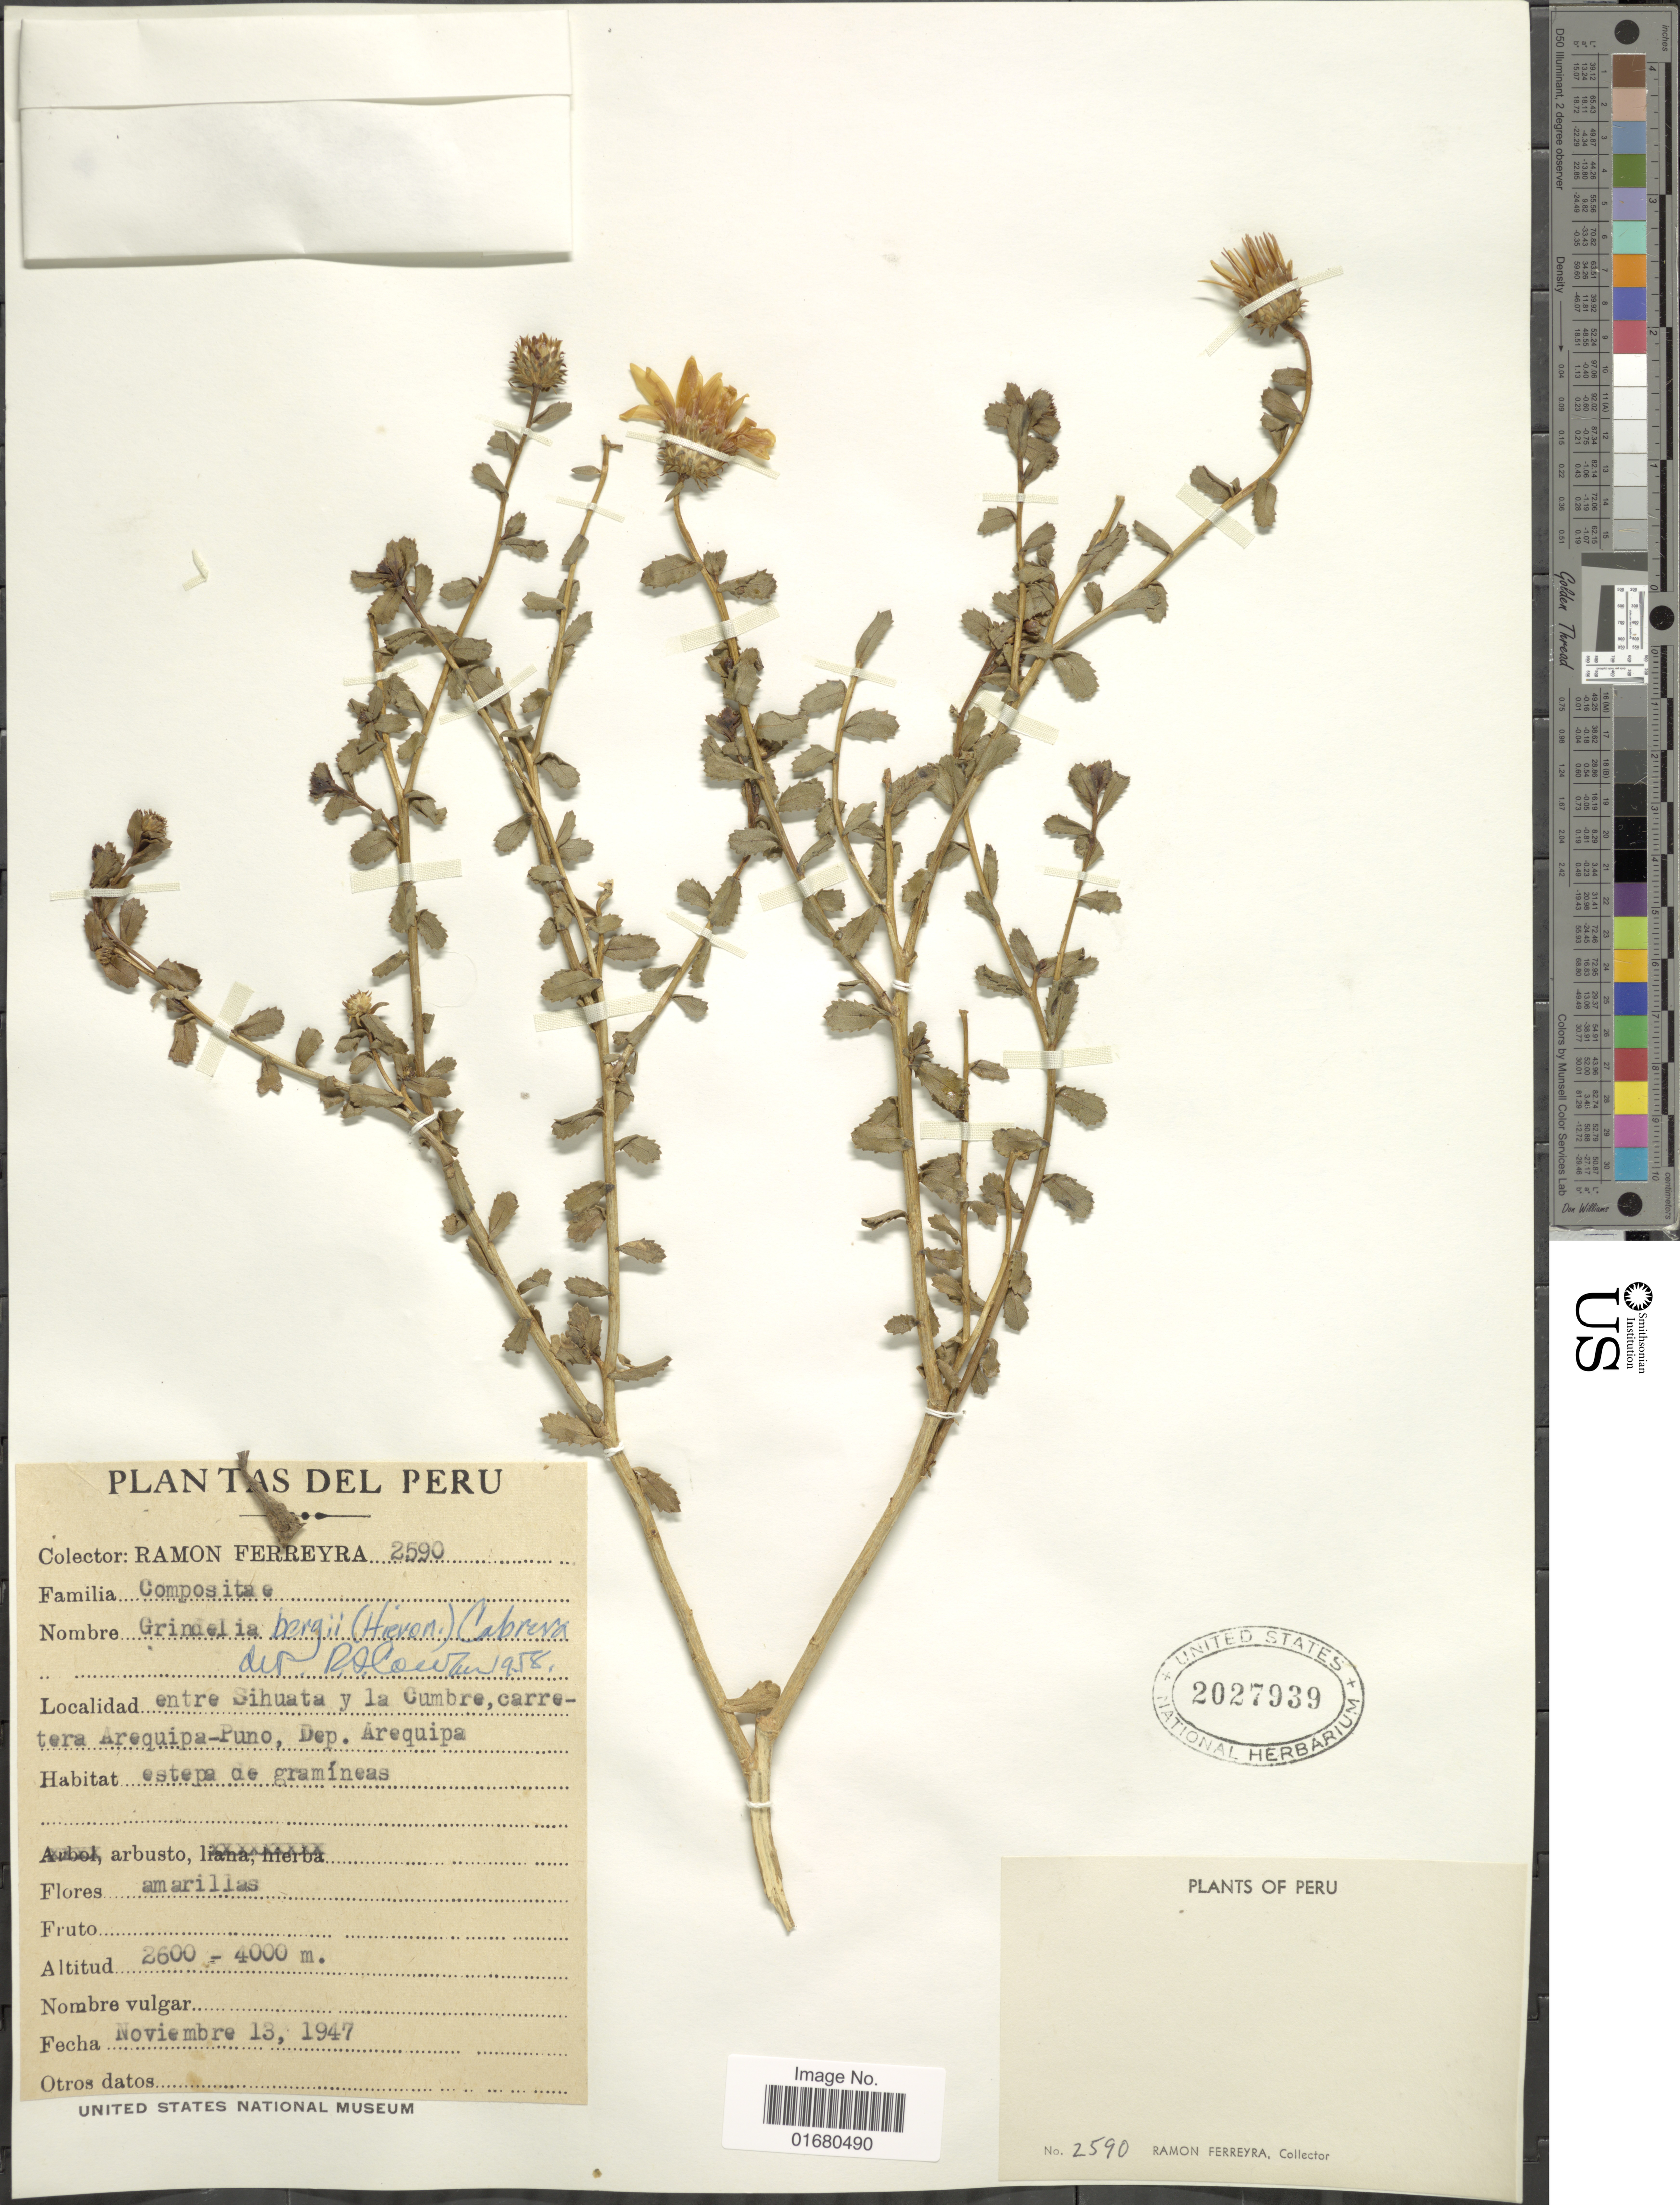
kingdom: Plantae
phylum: Tracheophyta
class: Magnoliopsida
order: Asterales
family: Asteraceae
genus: Grindelia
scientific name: Grindelia brachystephana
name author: Griseb.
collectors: R. A. Ferreyra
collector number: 2590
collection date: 1947-11-13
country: Peru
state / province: Arequipa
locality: Estepa de gramíneas, entre Sihuata y la Cumbre, carretera Arequipa - Puno, Dept. Arequipa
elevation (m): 2600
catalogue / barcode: US 2027939